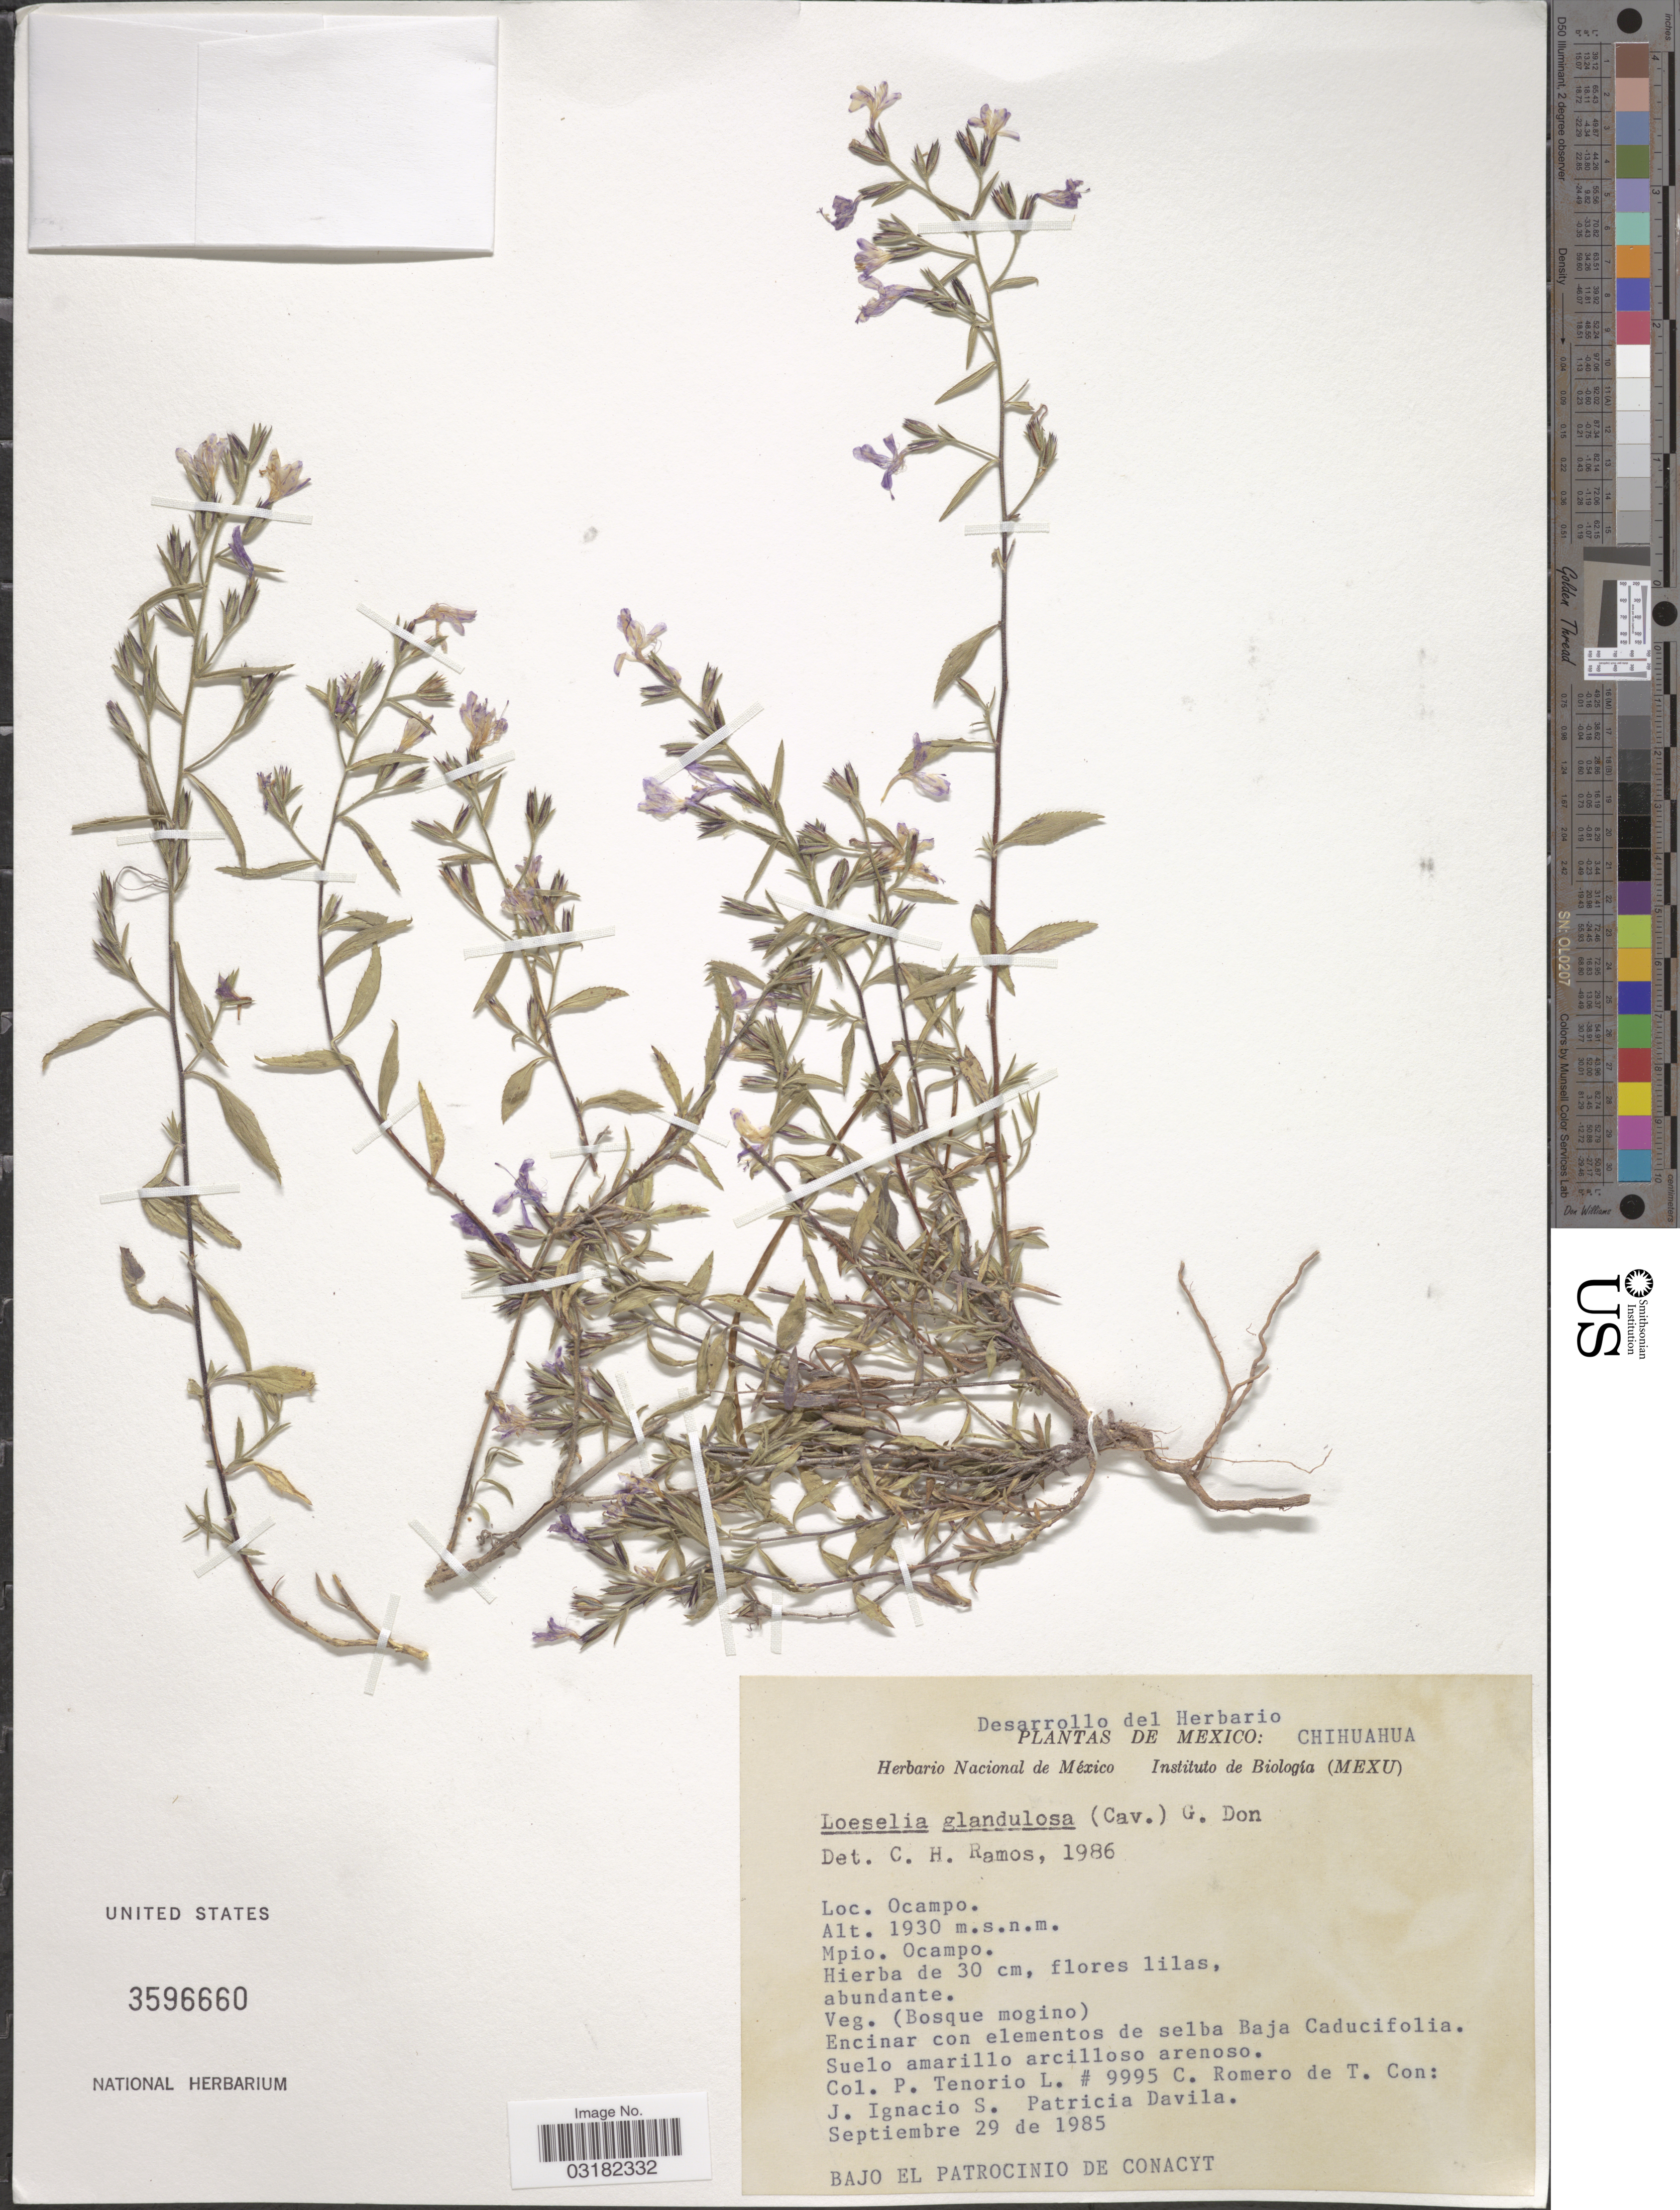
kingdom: Plantae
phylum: Tracheophyta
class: Magnoliopsida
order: Ericales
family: Polemoniaceae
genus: Loeselia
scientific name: Loeselia glandulosa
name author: (Cav.) G. Don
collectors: P. Tenorio L., C. Romero de T., Ignacio S., J. & P. Dávila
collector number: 9995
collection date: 1985-09-29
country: Mexico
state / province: Chihuahua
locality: Ocampo. Mpio. Ocampo.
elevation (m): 1930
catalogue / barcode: US 3596660